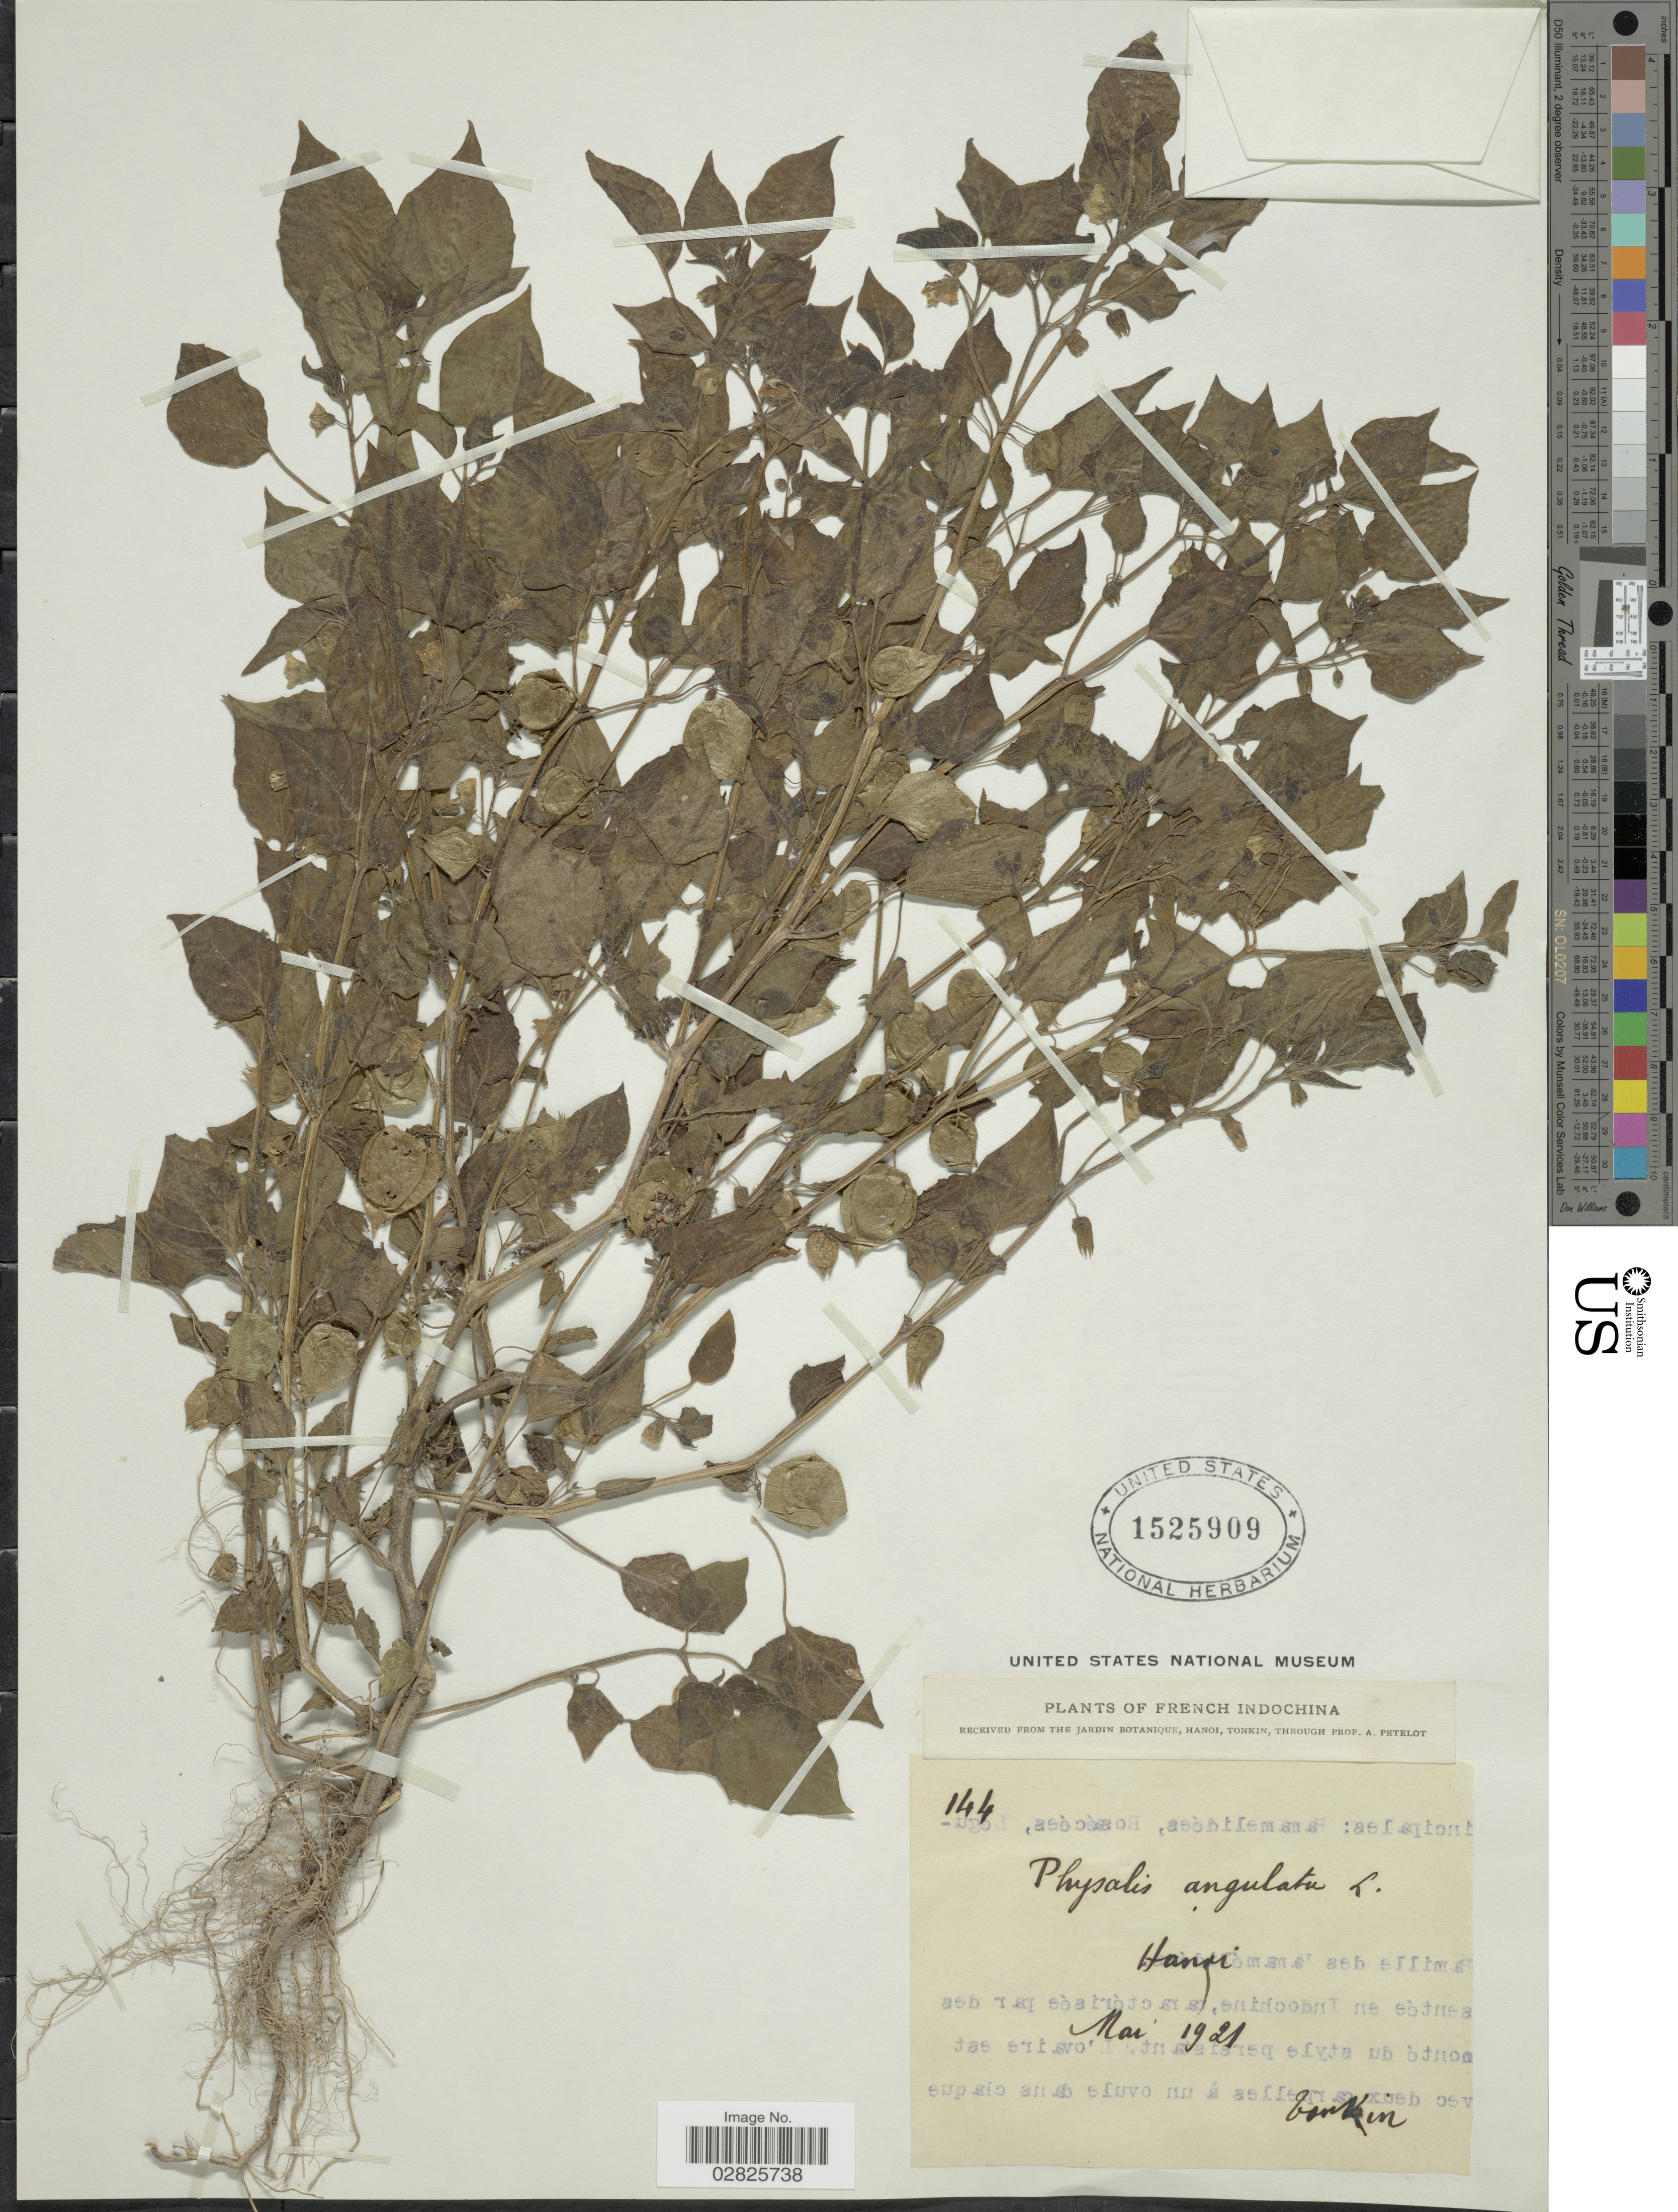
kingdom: Plantae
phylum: Tracheophyta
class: Magnoliopsida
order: Solanales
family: Solanaceae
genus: Physalis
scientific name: Physalis angulata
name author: L.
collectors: A. Petelot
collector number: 144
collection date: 1921-05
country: Vietnam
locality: Tonkin. French Indochina. Hanoi.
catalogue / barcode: US 1525909